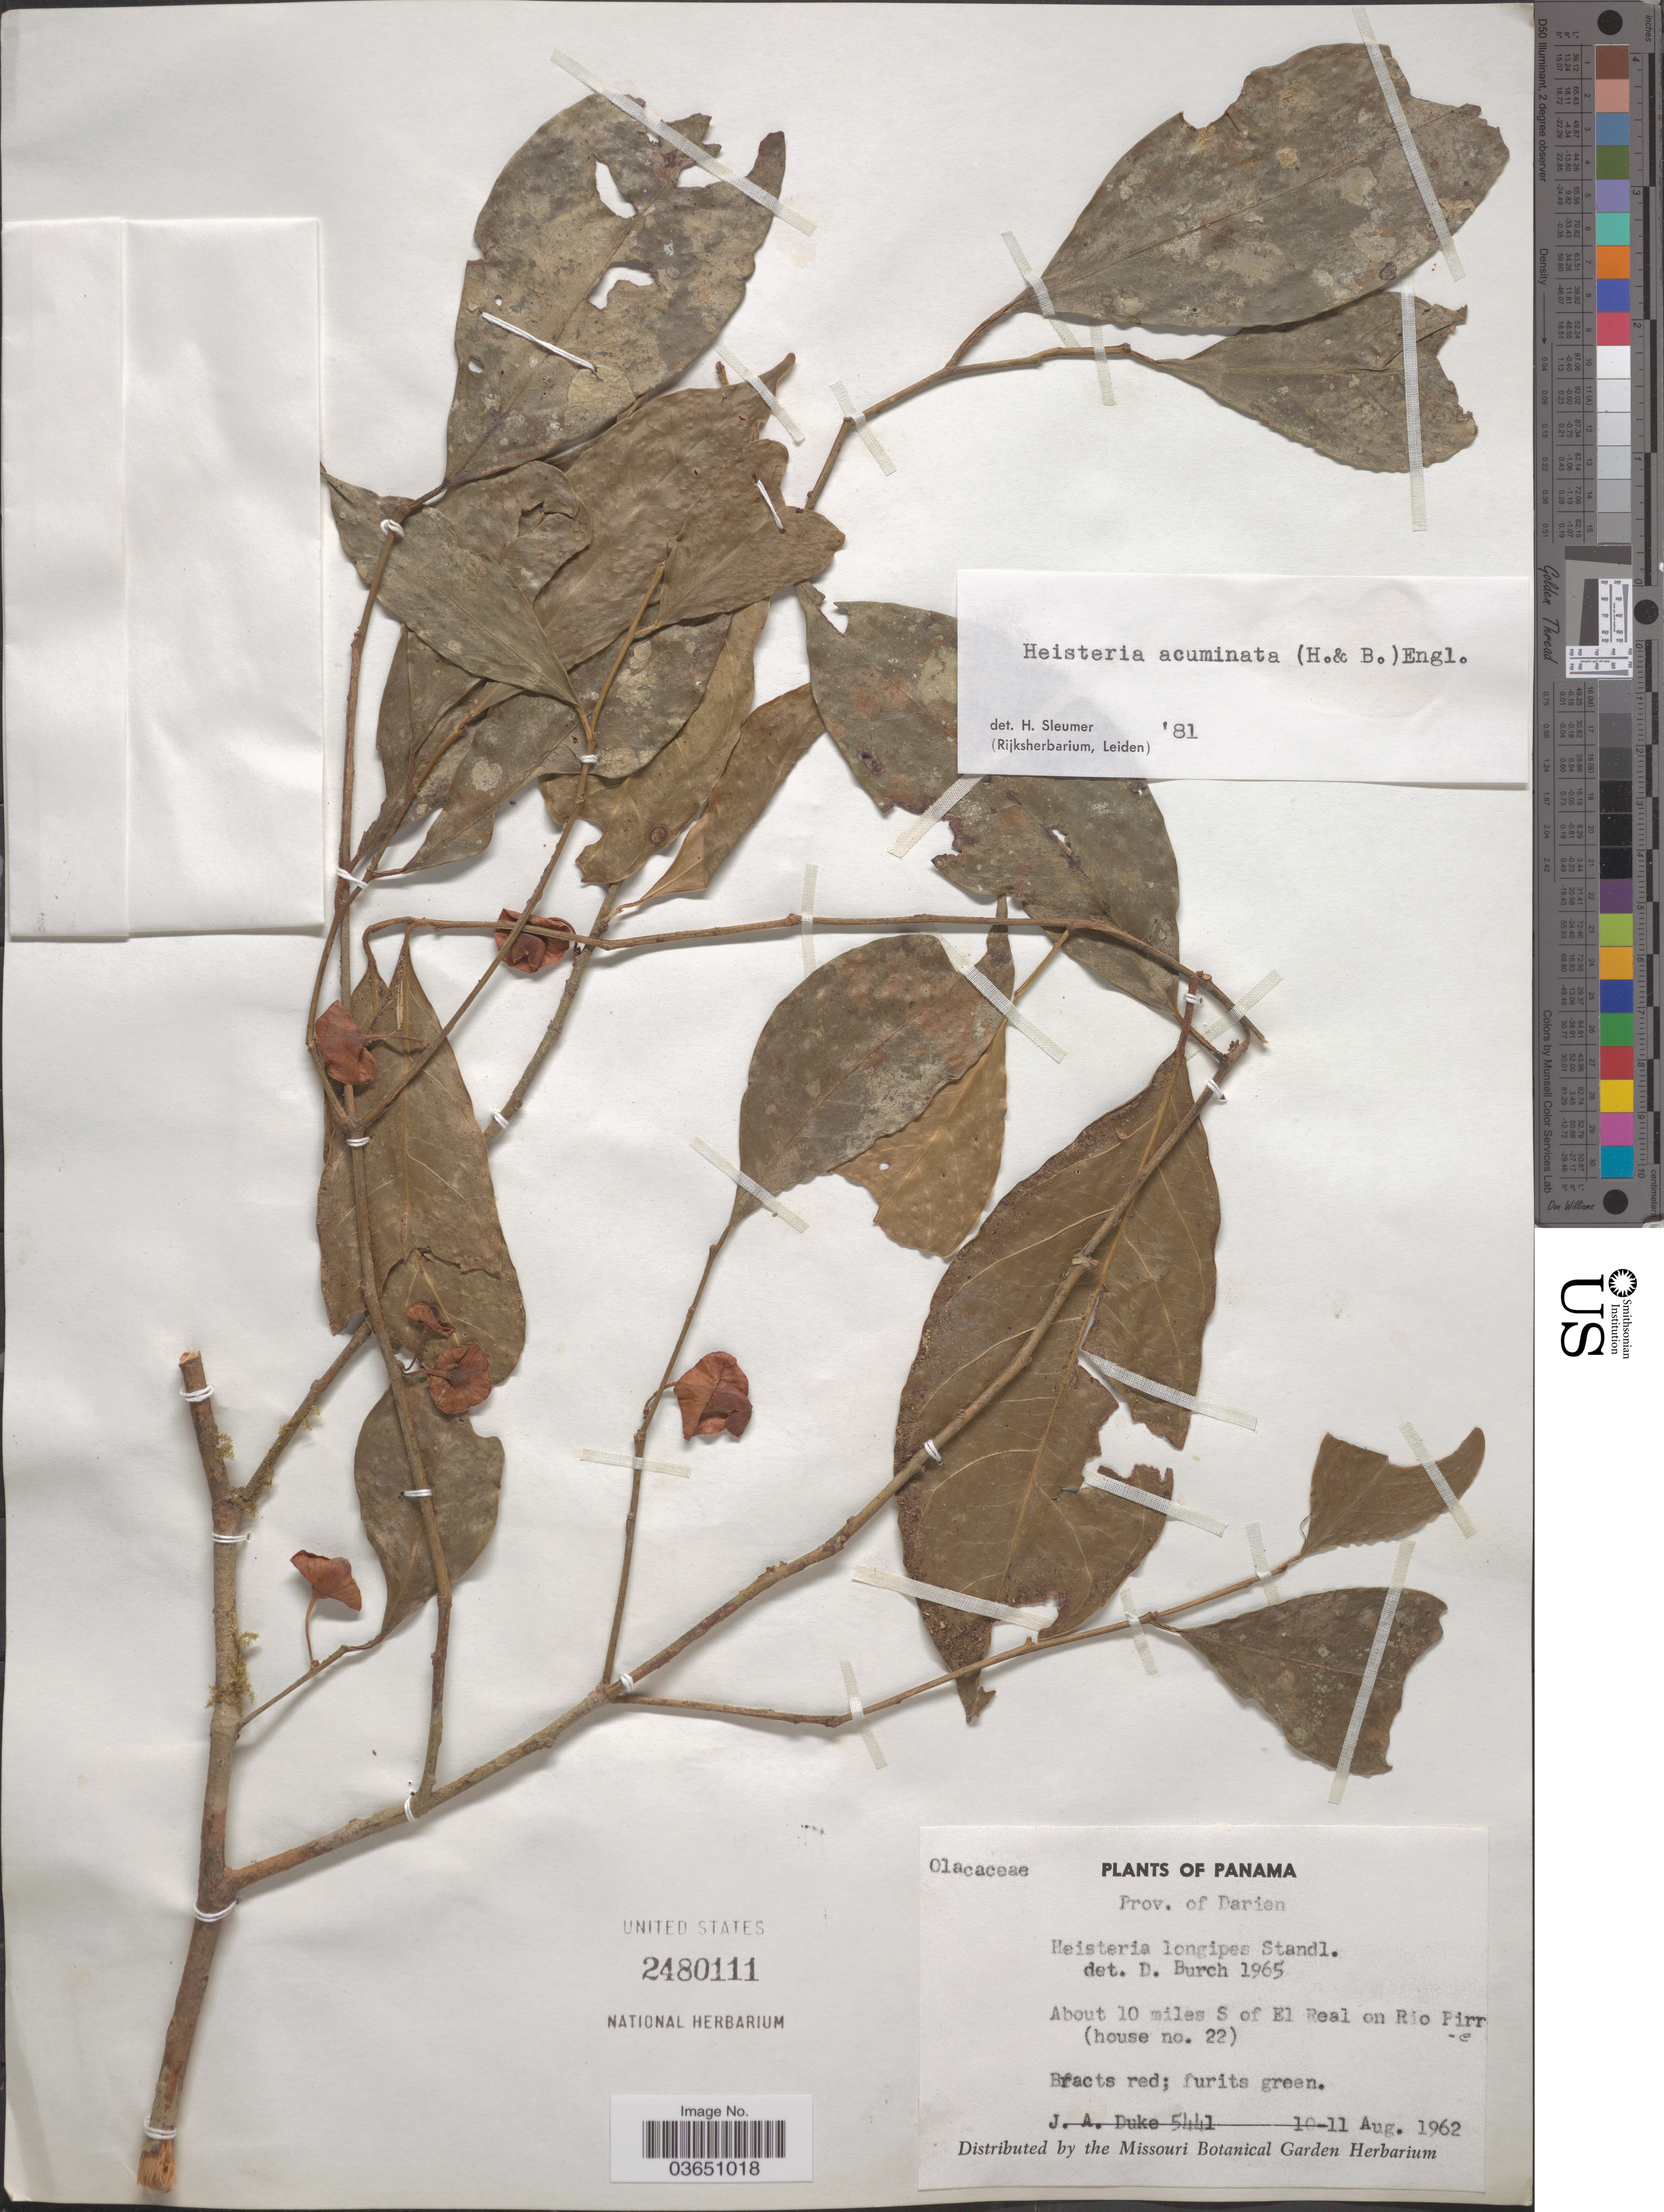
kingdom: Plantae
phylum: Tracheophyta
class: Magnoliopsida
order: Santalales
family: Erythropalaceae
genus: Heisteria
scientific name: Heisteria acuminata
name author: (Humb. & Bonpl.) Engl.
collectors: J. A. Duke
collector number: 5441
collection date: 1962-08-10/1962-08-11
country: Panama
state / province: Darién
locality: About 10 miles S of El Real on Rio Pirre (house no. 22).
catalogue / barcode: US 2480111